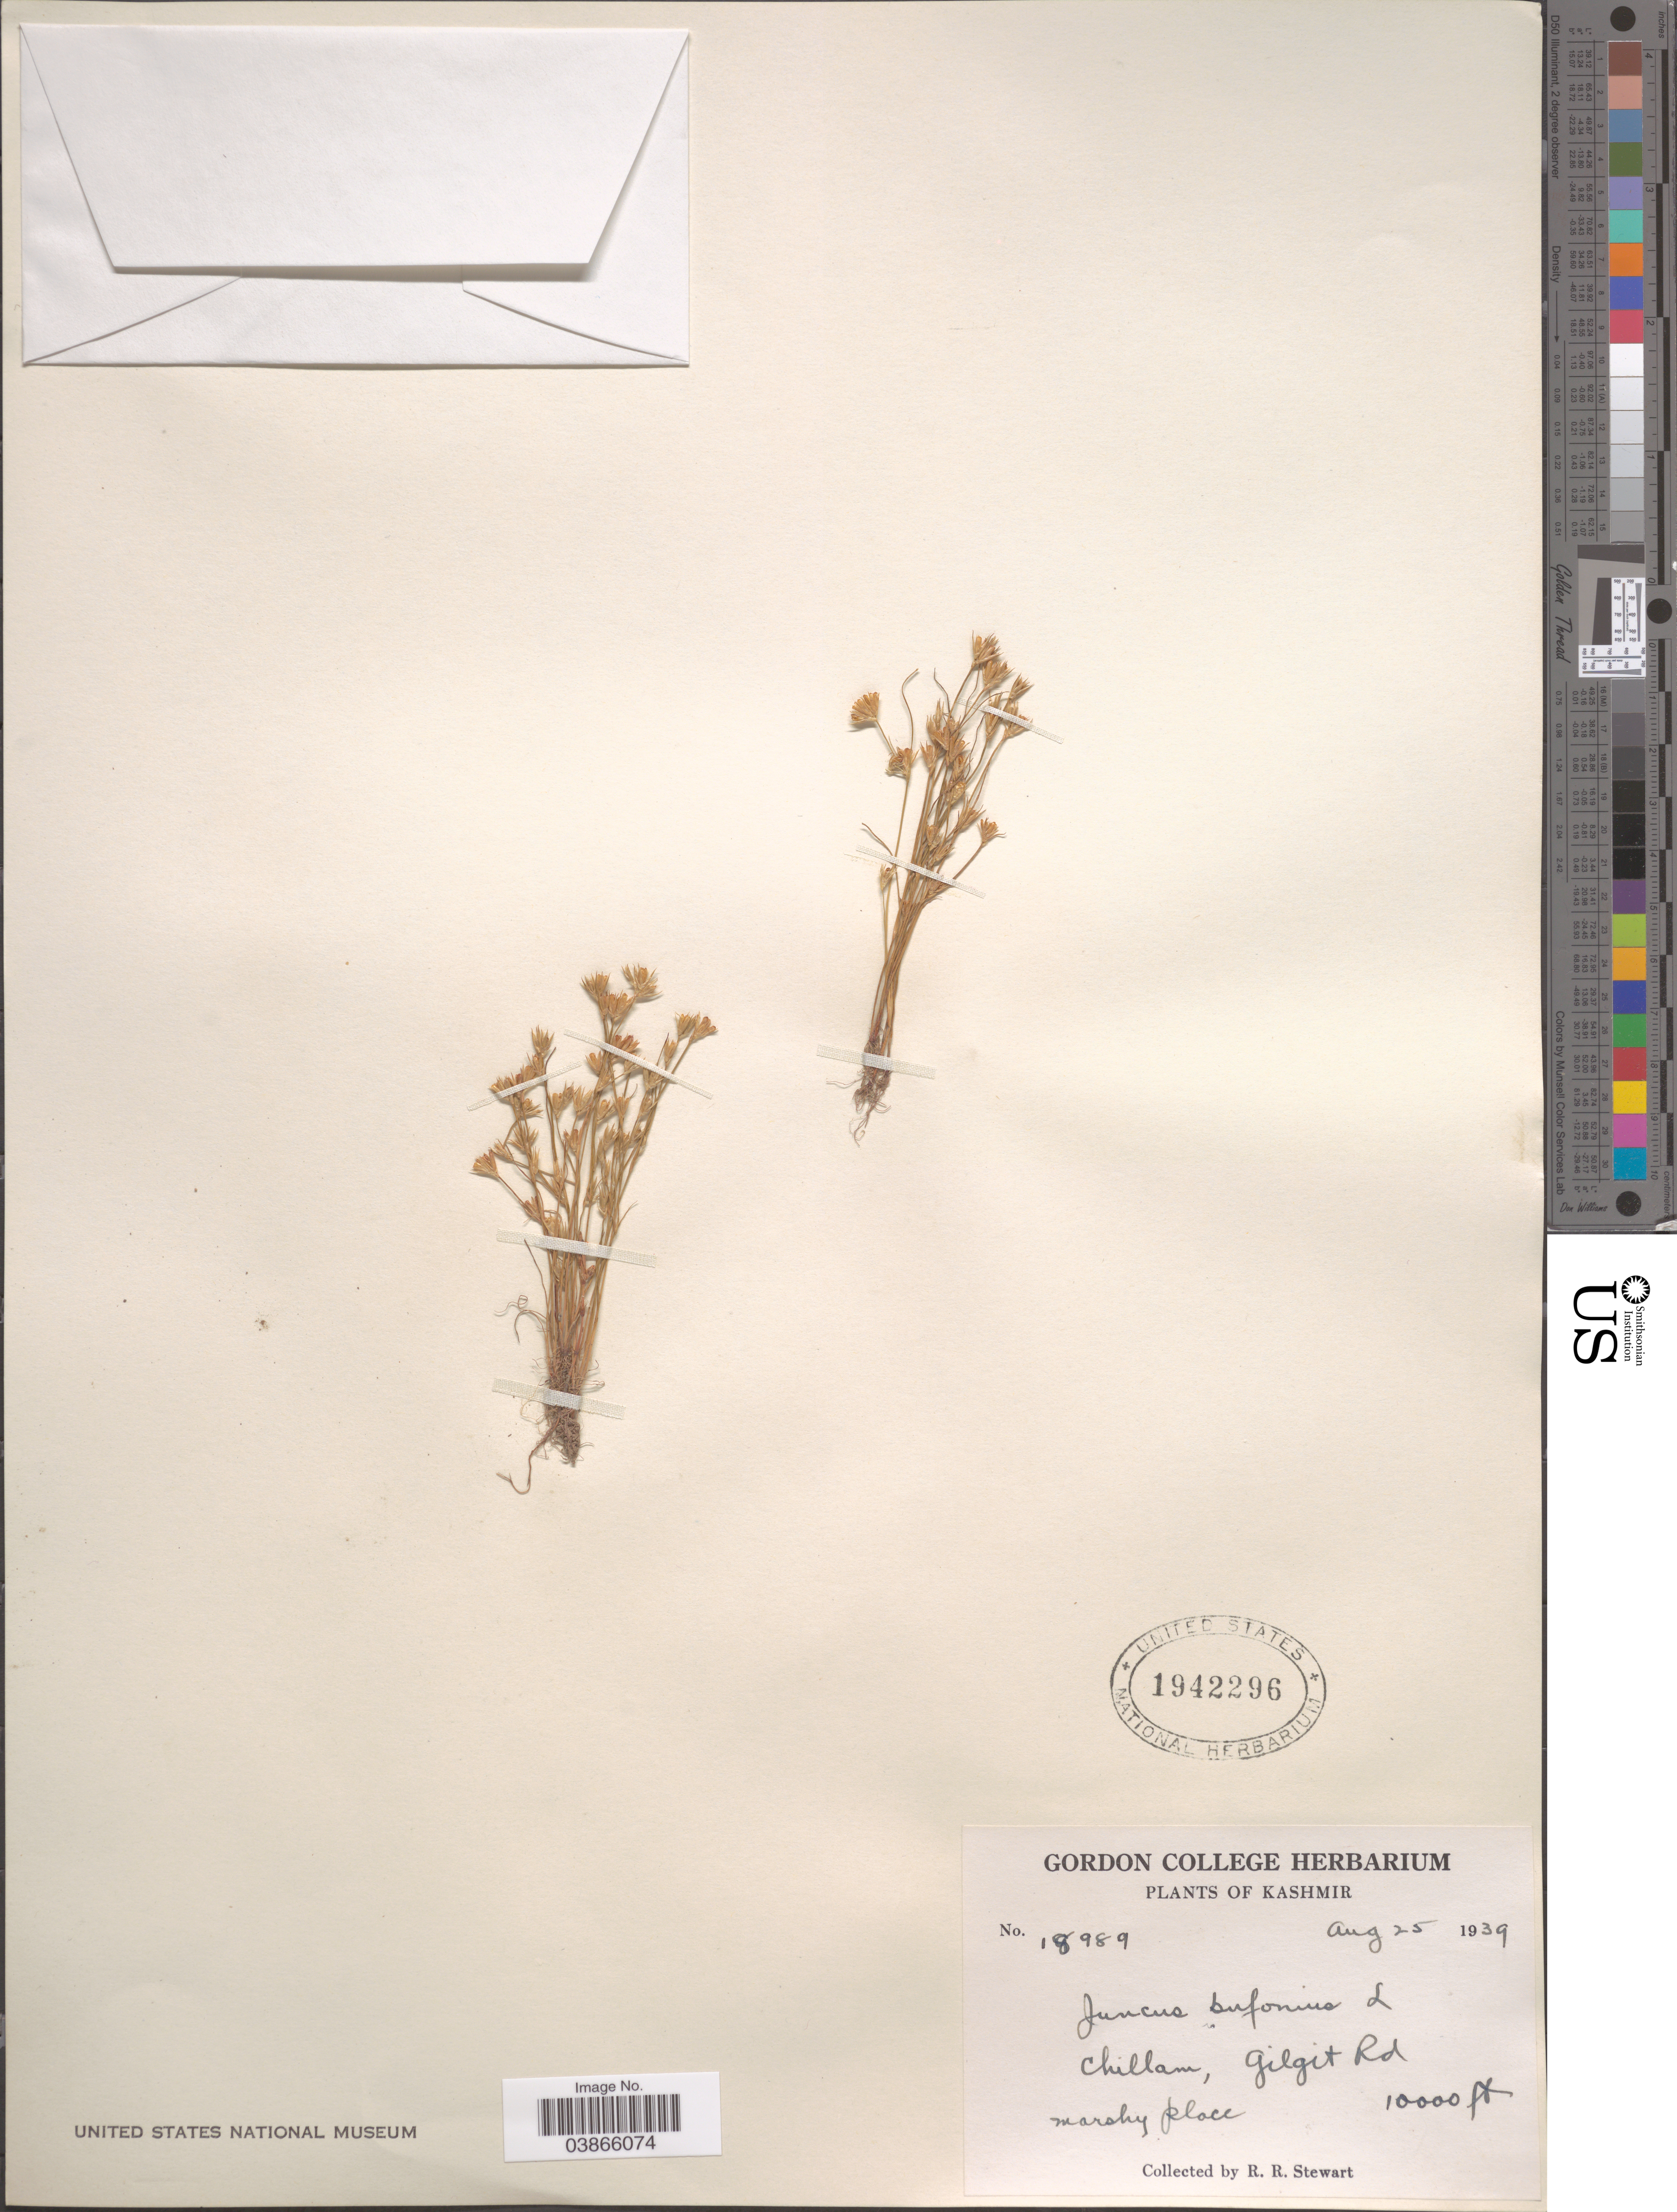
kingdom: Plantae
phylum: Tracheophyta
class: Liliopsida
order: Poales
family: Juncaceae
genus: Juncus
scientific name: Juncus bufonius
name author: L.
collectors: R. Stewart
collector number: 18989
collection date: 1939-08-25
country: Pakistan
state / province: Gilgit-Baltistan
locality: Kashmir. Chillam, Gilgit Rd.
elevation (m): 3048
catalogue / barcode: US 1942296